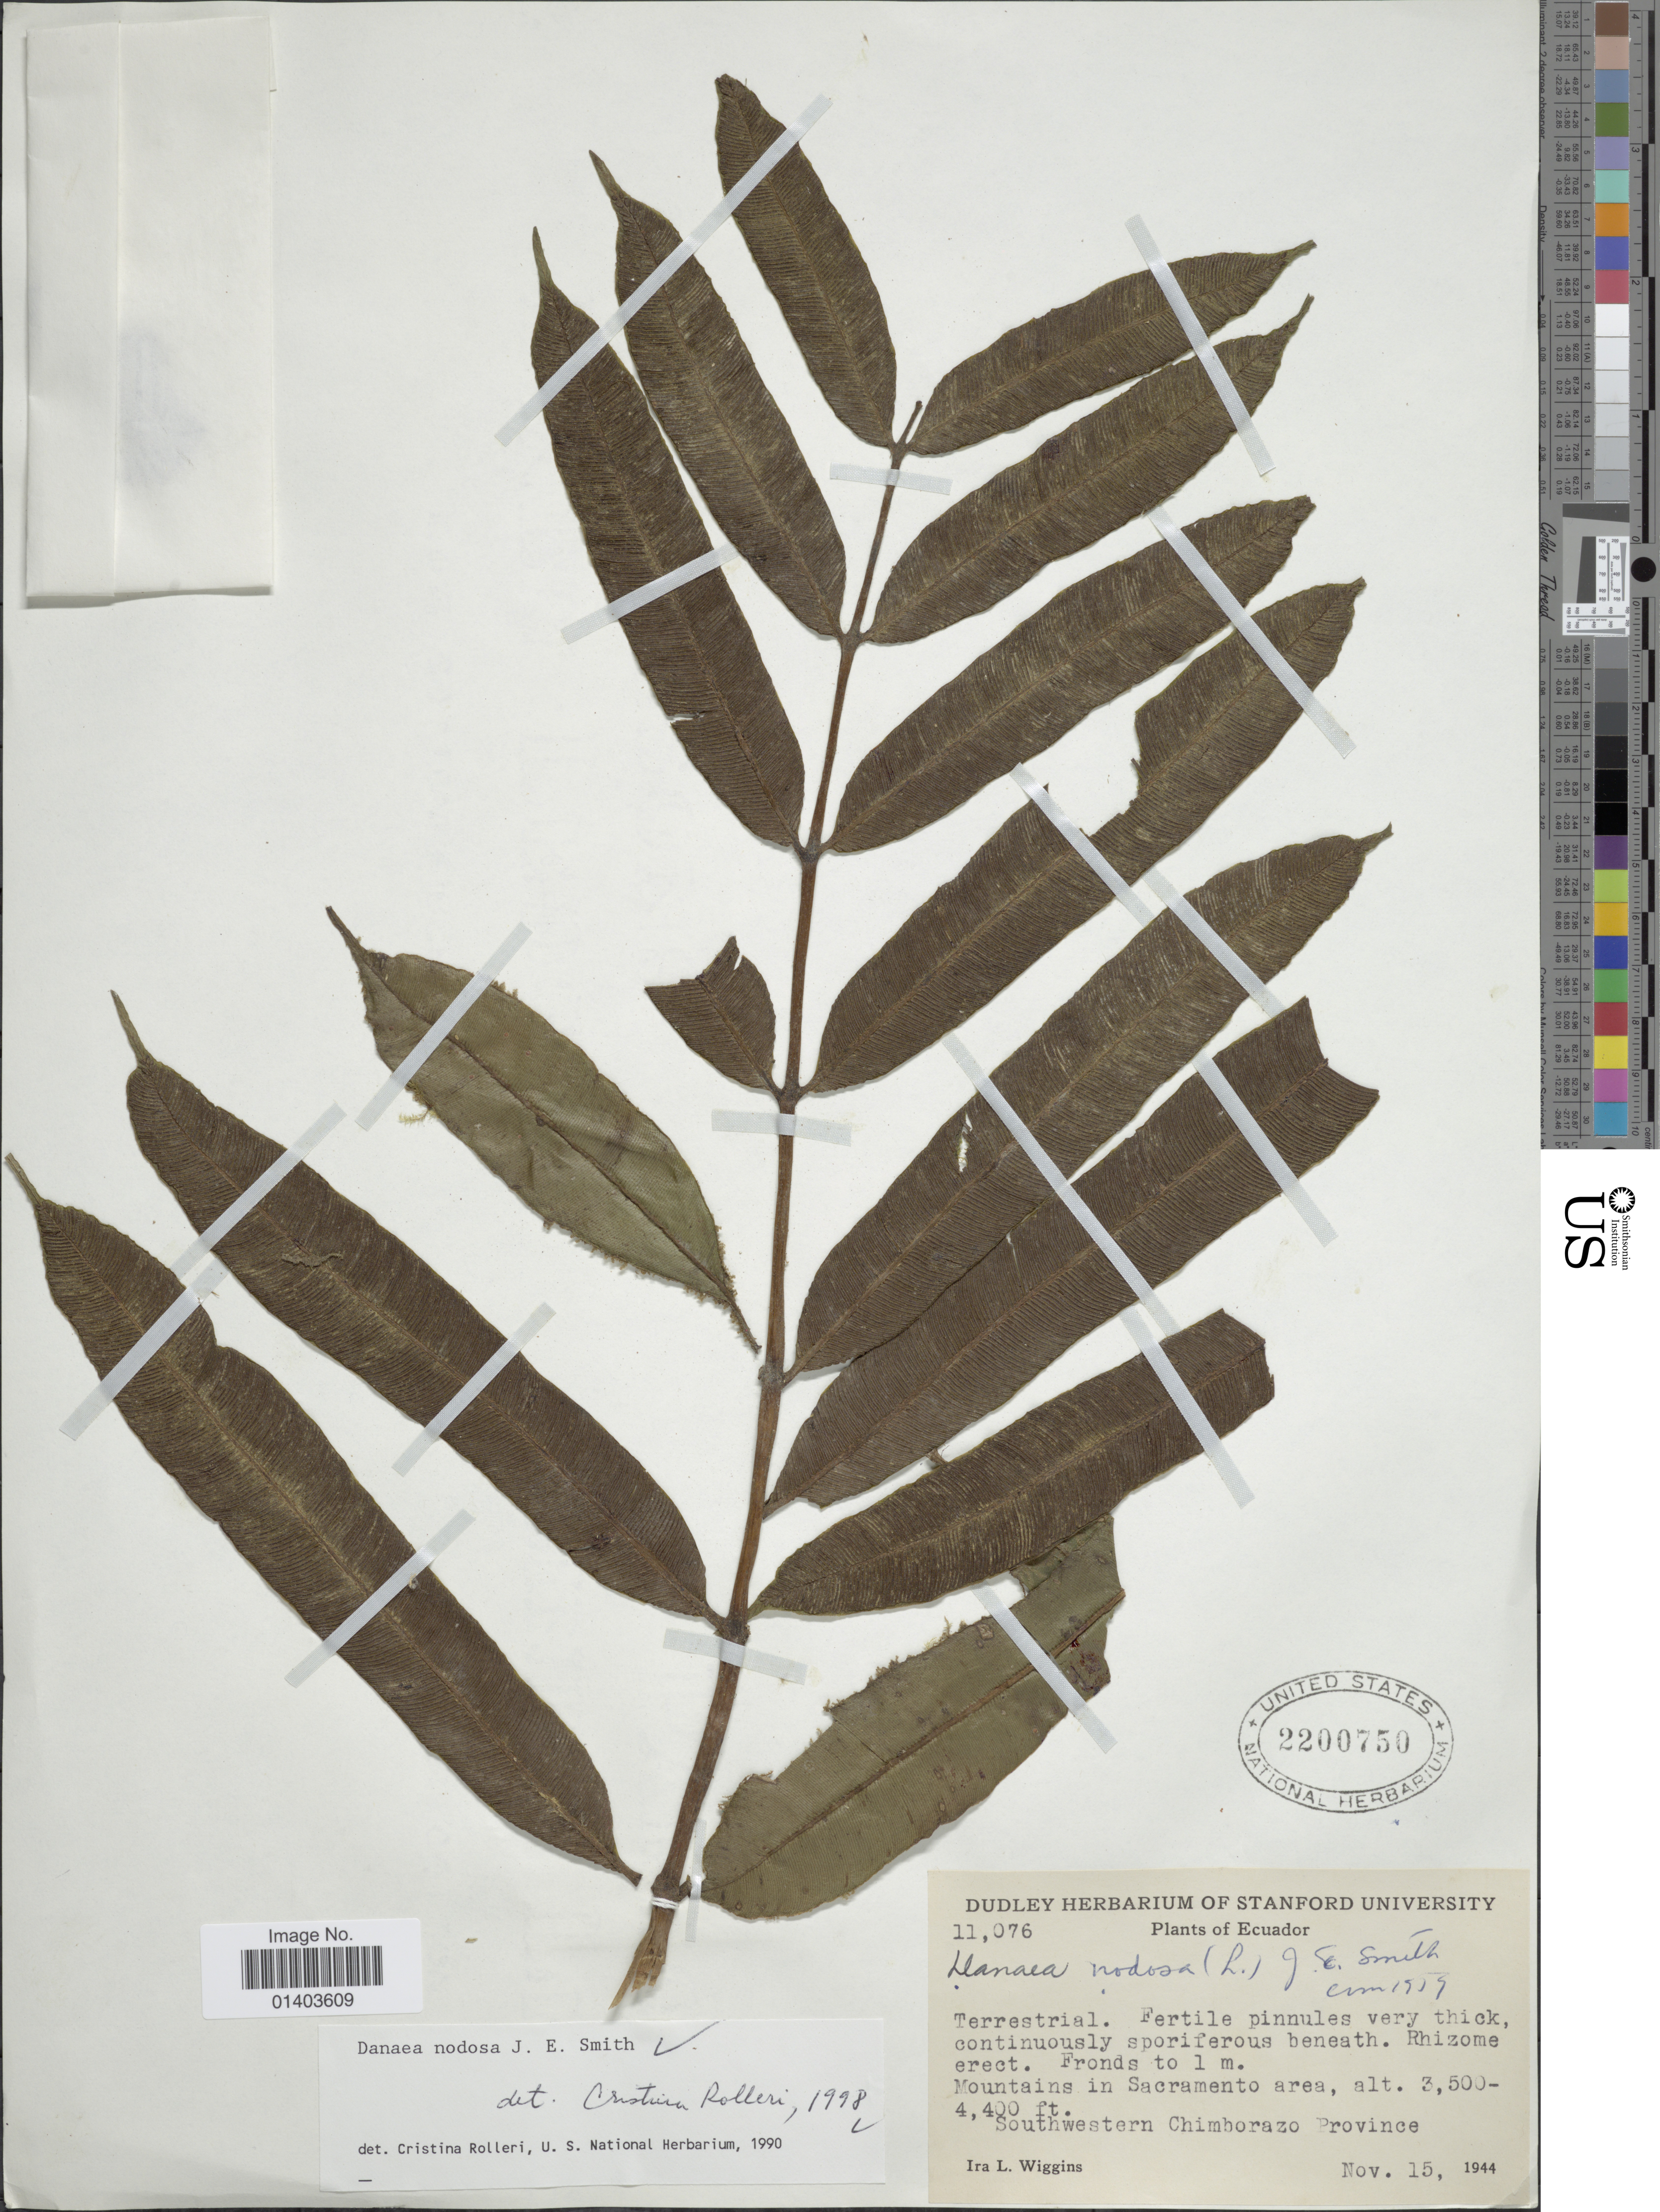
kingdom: Plantae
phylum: Tracheophyta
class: Polypodiopsida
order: Marattiales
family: Marattiaceae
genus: Danaea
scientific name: Danaea nodosa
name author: (L.) Sm.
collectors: I. L. Wiggins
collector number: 11076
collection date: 1944-11-15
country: Ecuador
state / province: Chimborazo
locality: Mountains in Sacramento area, Southwestern Chimborazo Province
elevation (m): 1067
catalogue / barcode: US 2200750